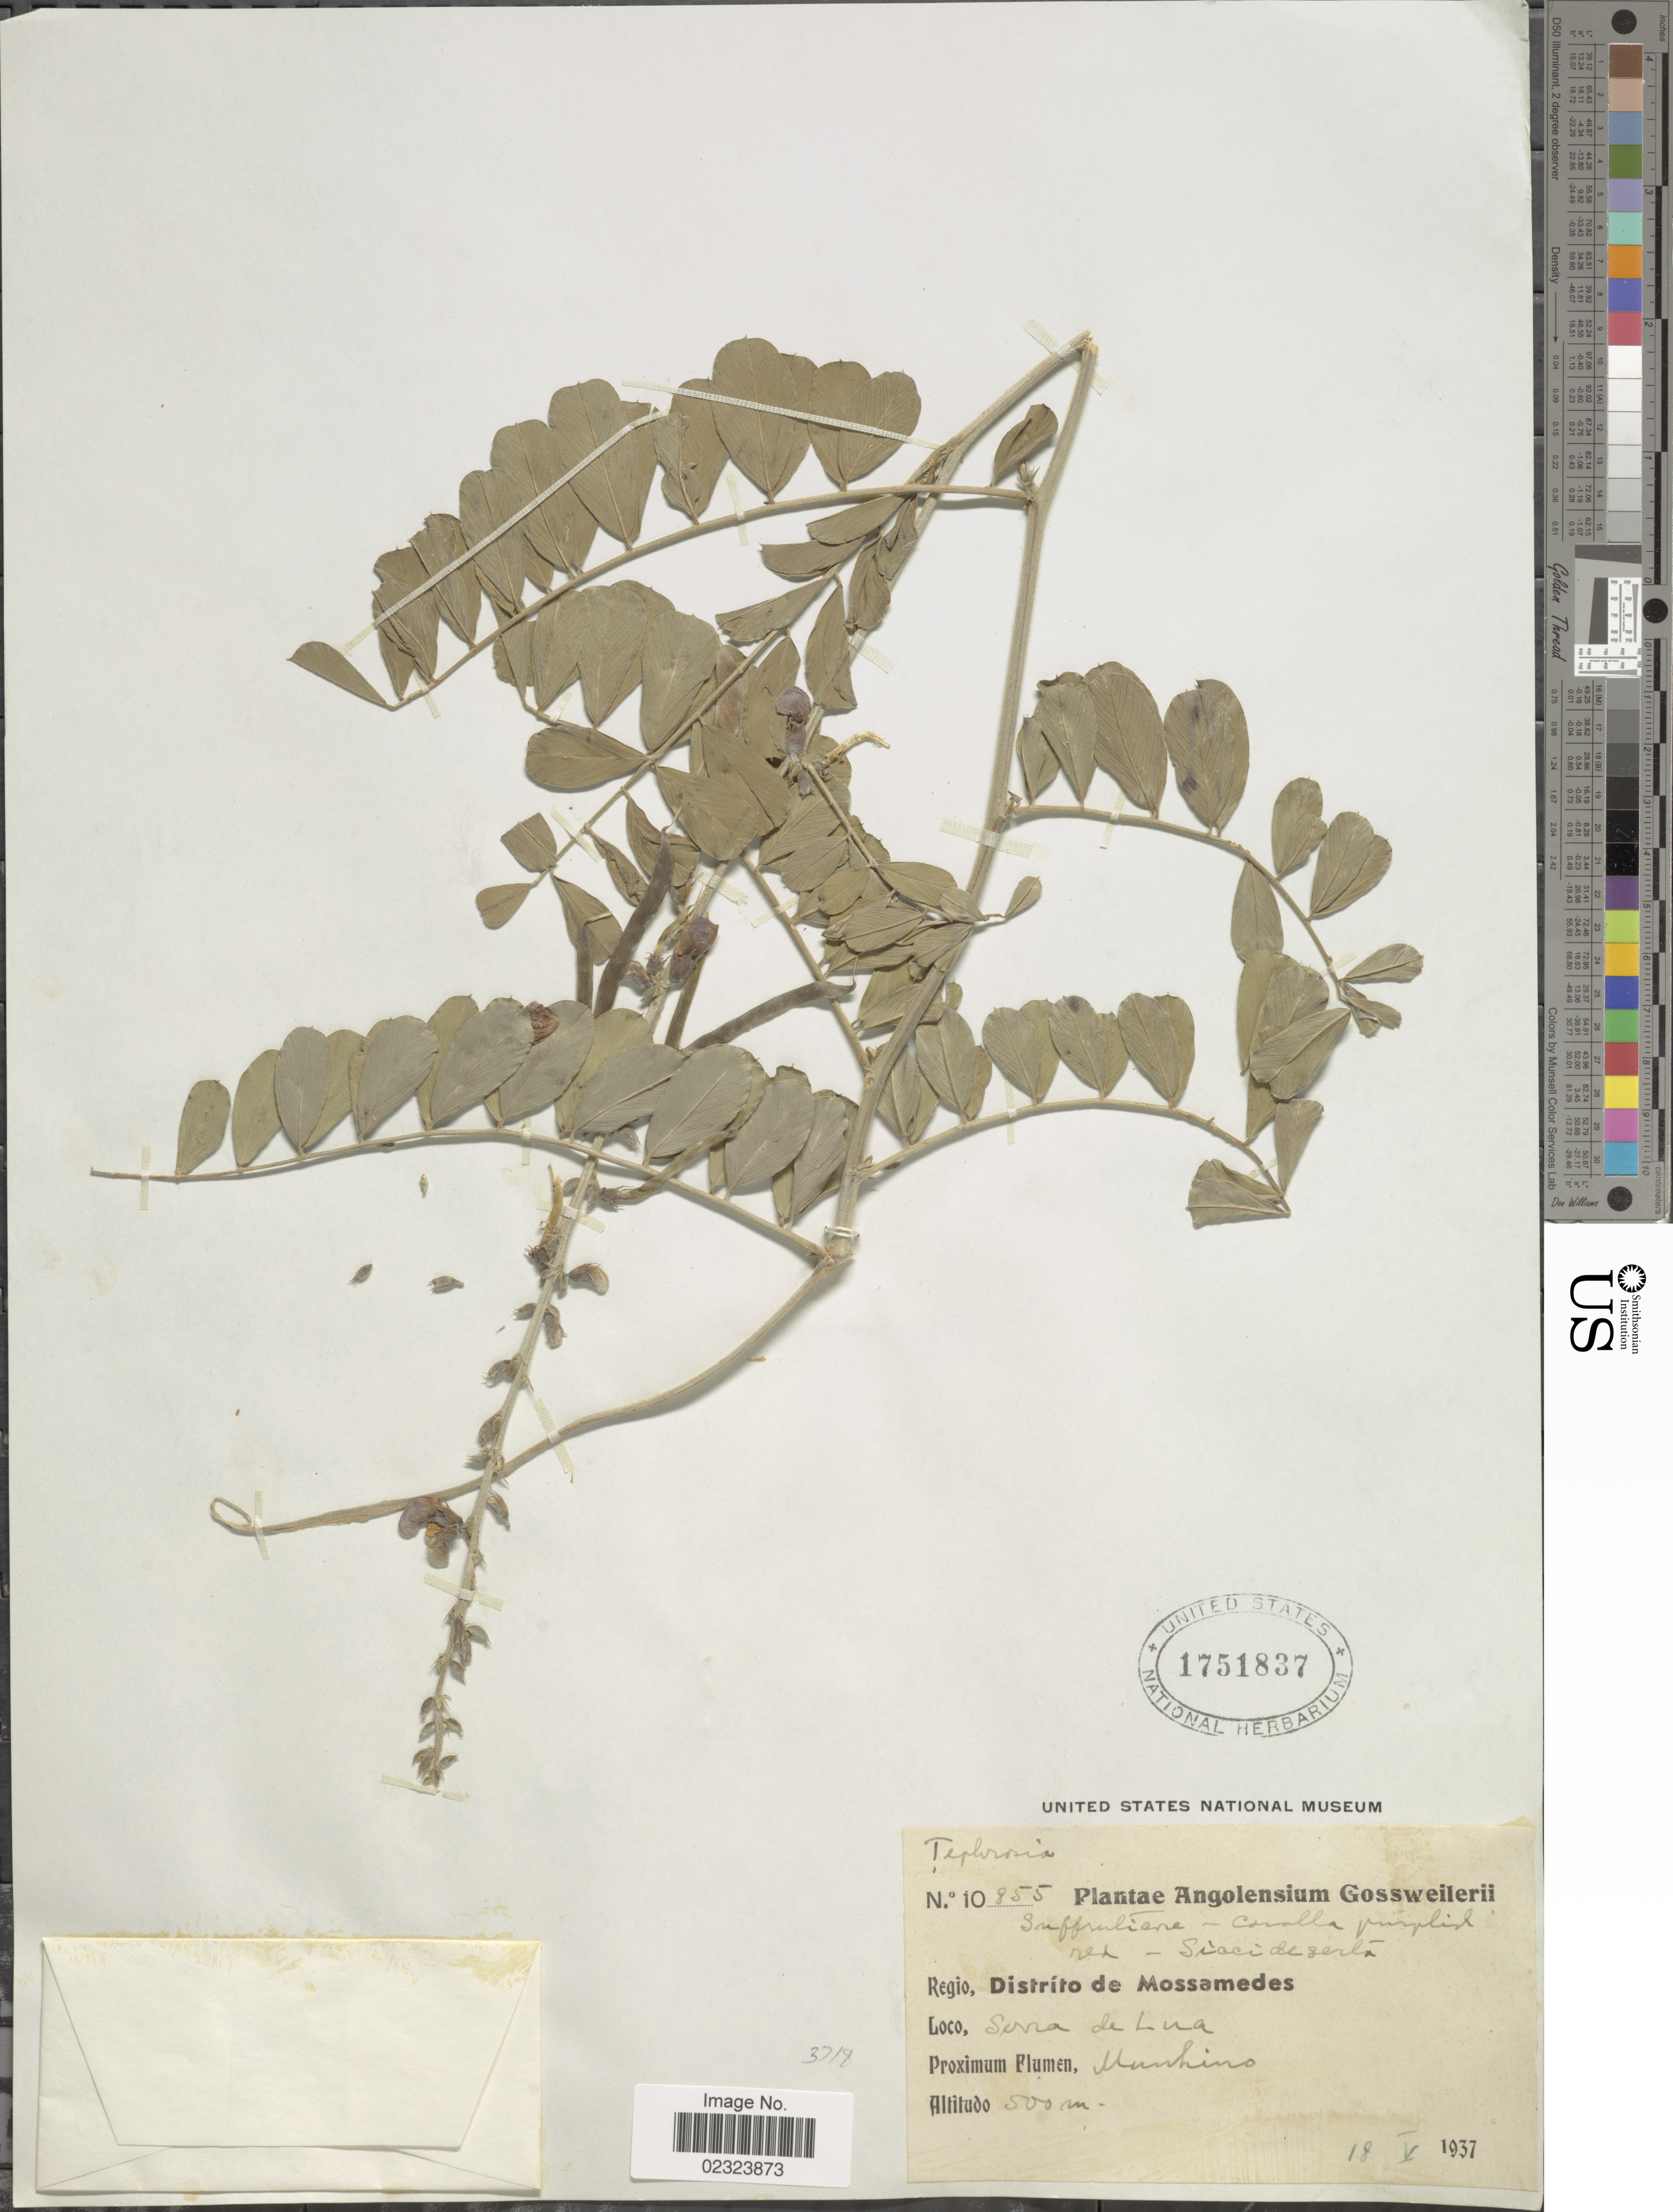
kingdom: Plantae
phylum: Tracheophyta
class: Magnoliopsida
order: Fabales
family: Fabaceae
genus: Tephrosia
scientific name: Tephrosia sp.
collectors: -. Gossweiler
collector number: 10855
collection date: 1937-05-18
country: Angola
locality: Regio, Distrito de Mossamedes. Serra de Lua Munhino.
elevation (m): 500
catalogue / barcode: US 1751837